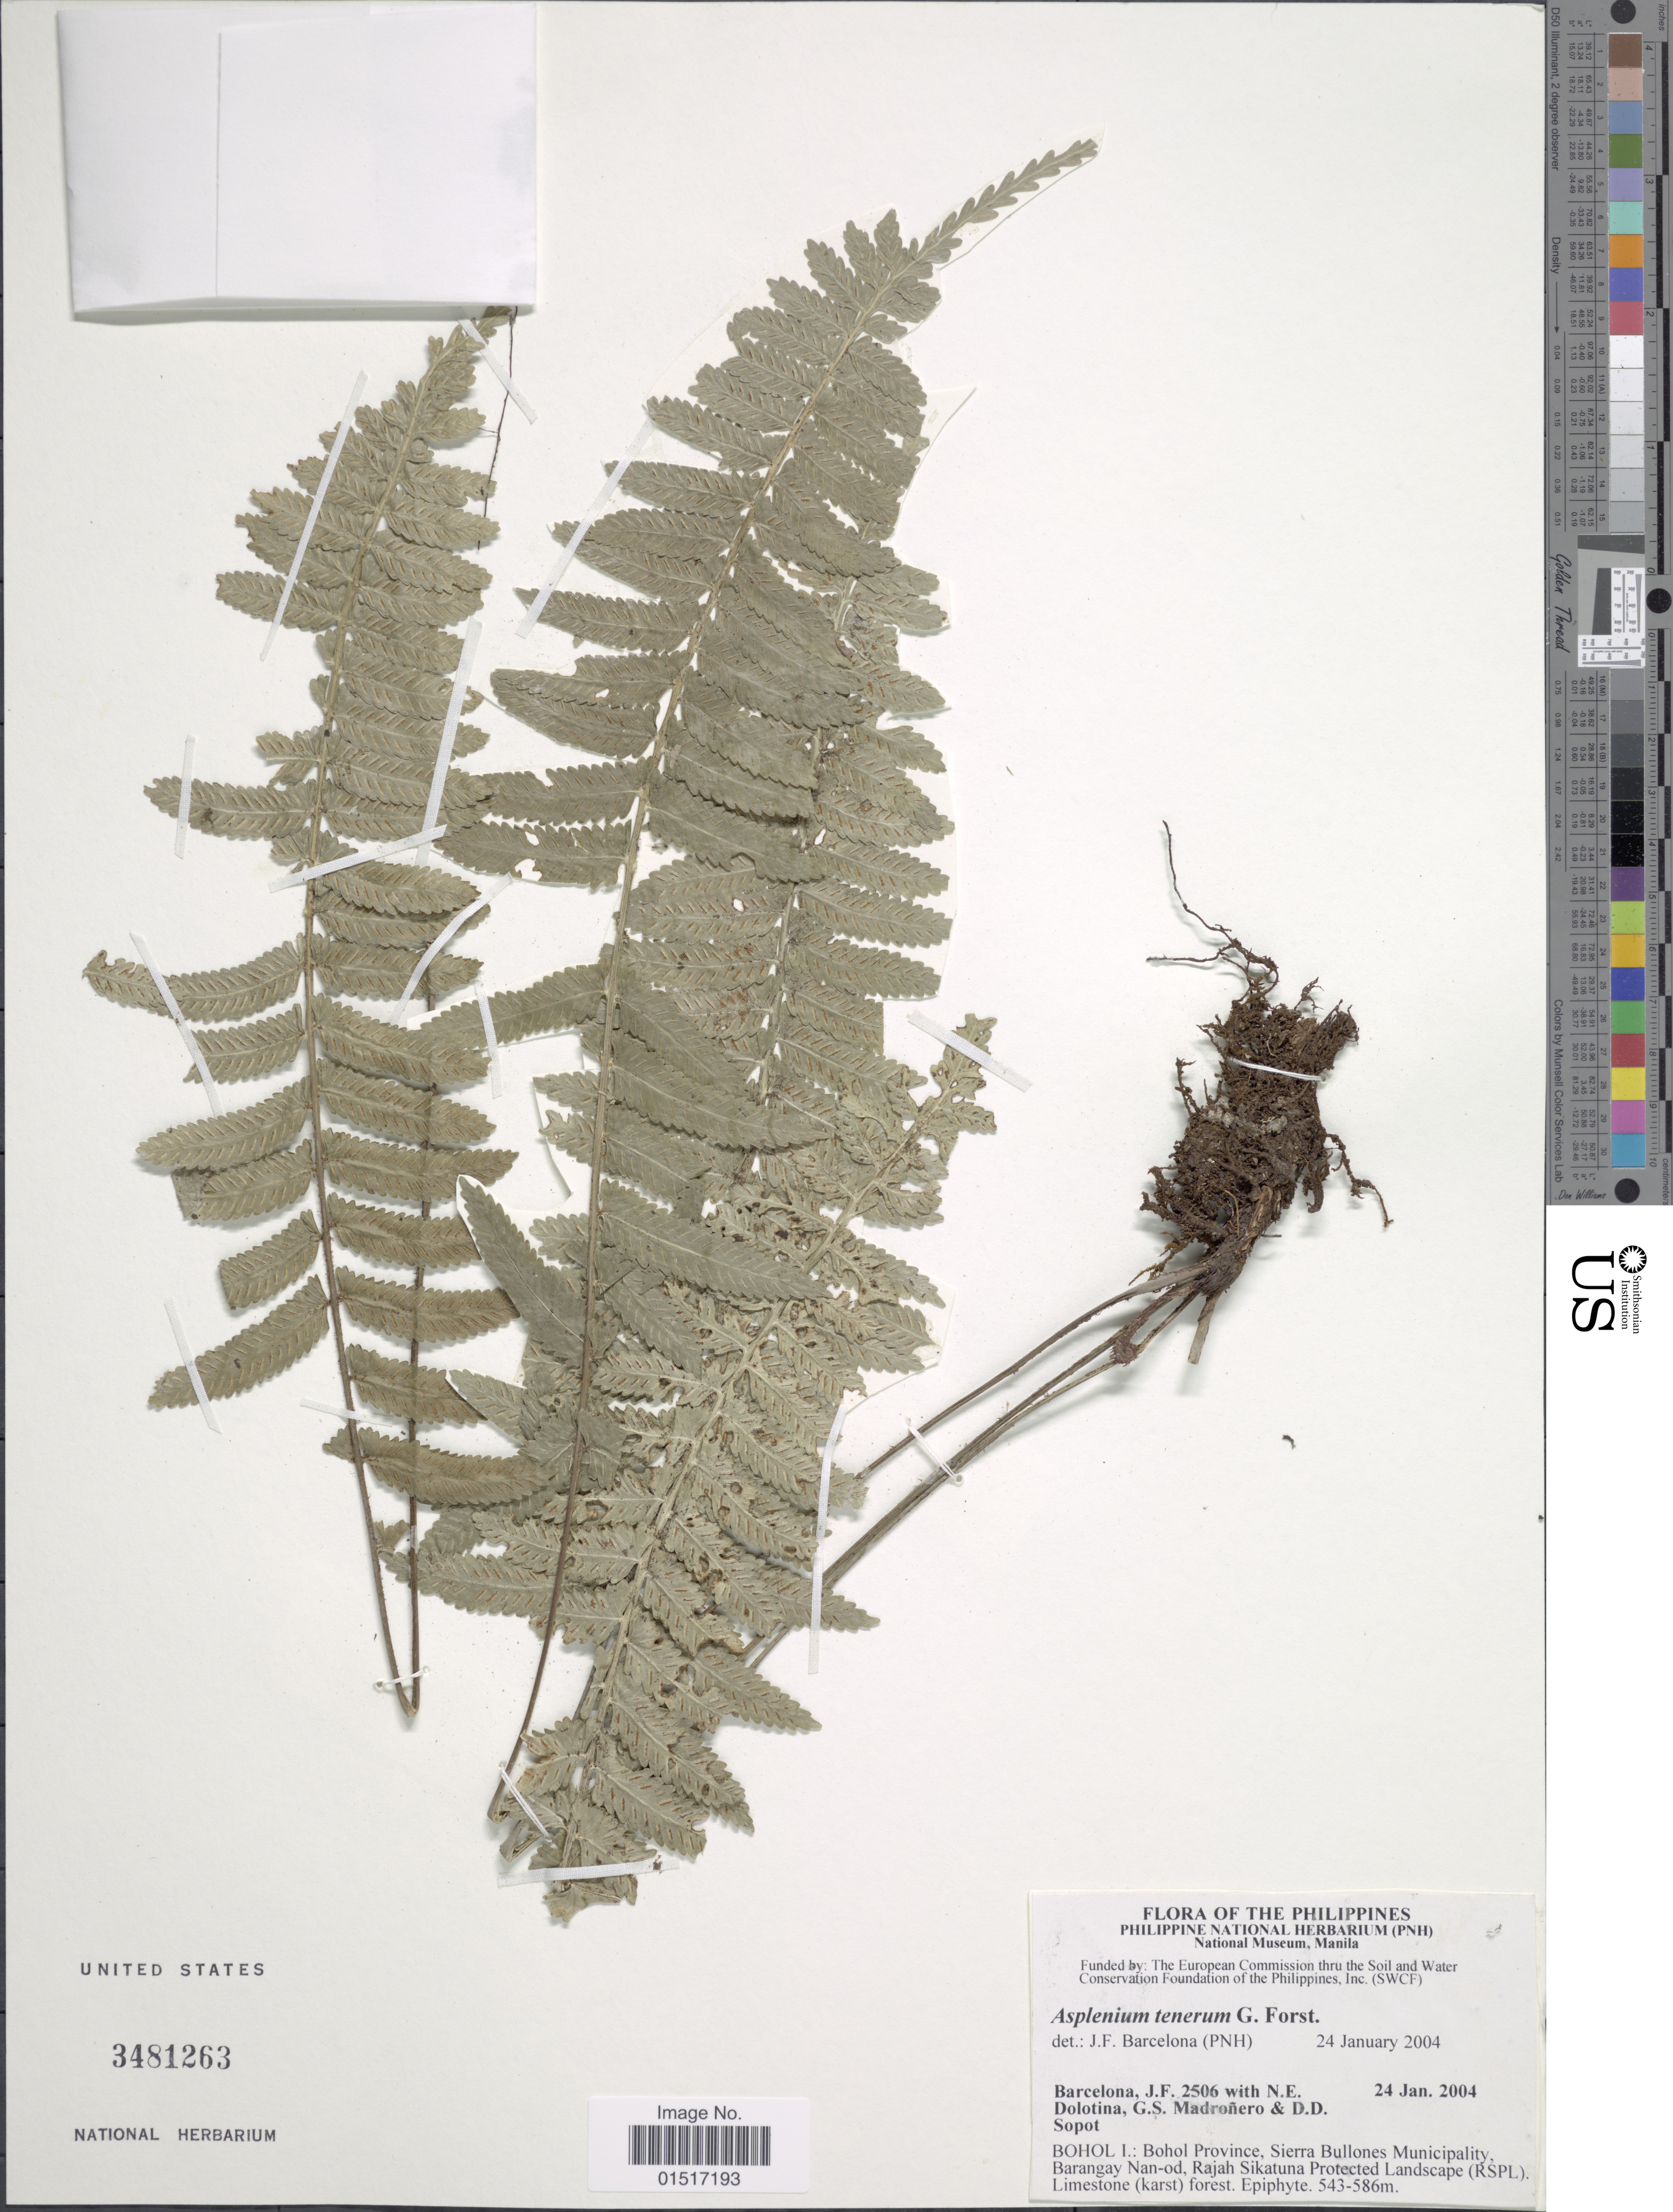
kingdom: Plantae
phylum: Tracheophyta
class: Polypodiopsida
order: Polypodiales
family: Aspleniaceae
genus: Asplenium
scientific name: Asplenium tenerum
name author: G. Forst.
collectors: J. F. Barcelona, N. Dolotina, G. Madroñero & D. Sopot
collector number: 2506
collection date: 2004-01-24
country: Philippines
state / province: Central Visayas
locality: Bohol I.: Bohol Province, Sierra Bullones Municipality, Barangay Nan-od, Rajah Sikatuna Protected Landscape (RSPL)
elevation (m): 543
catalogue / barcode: US 3481263